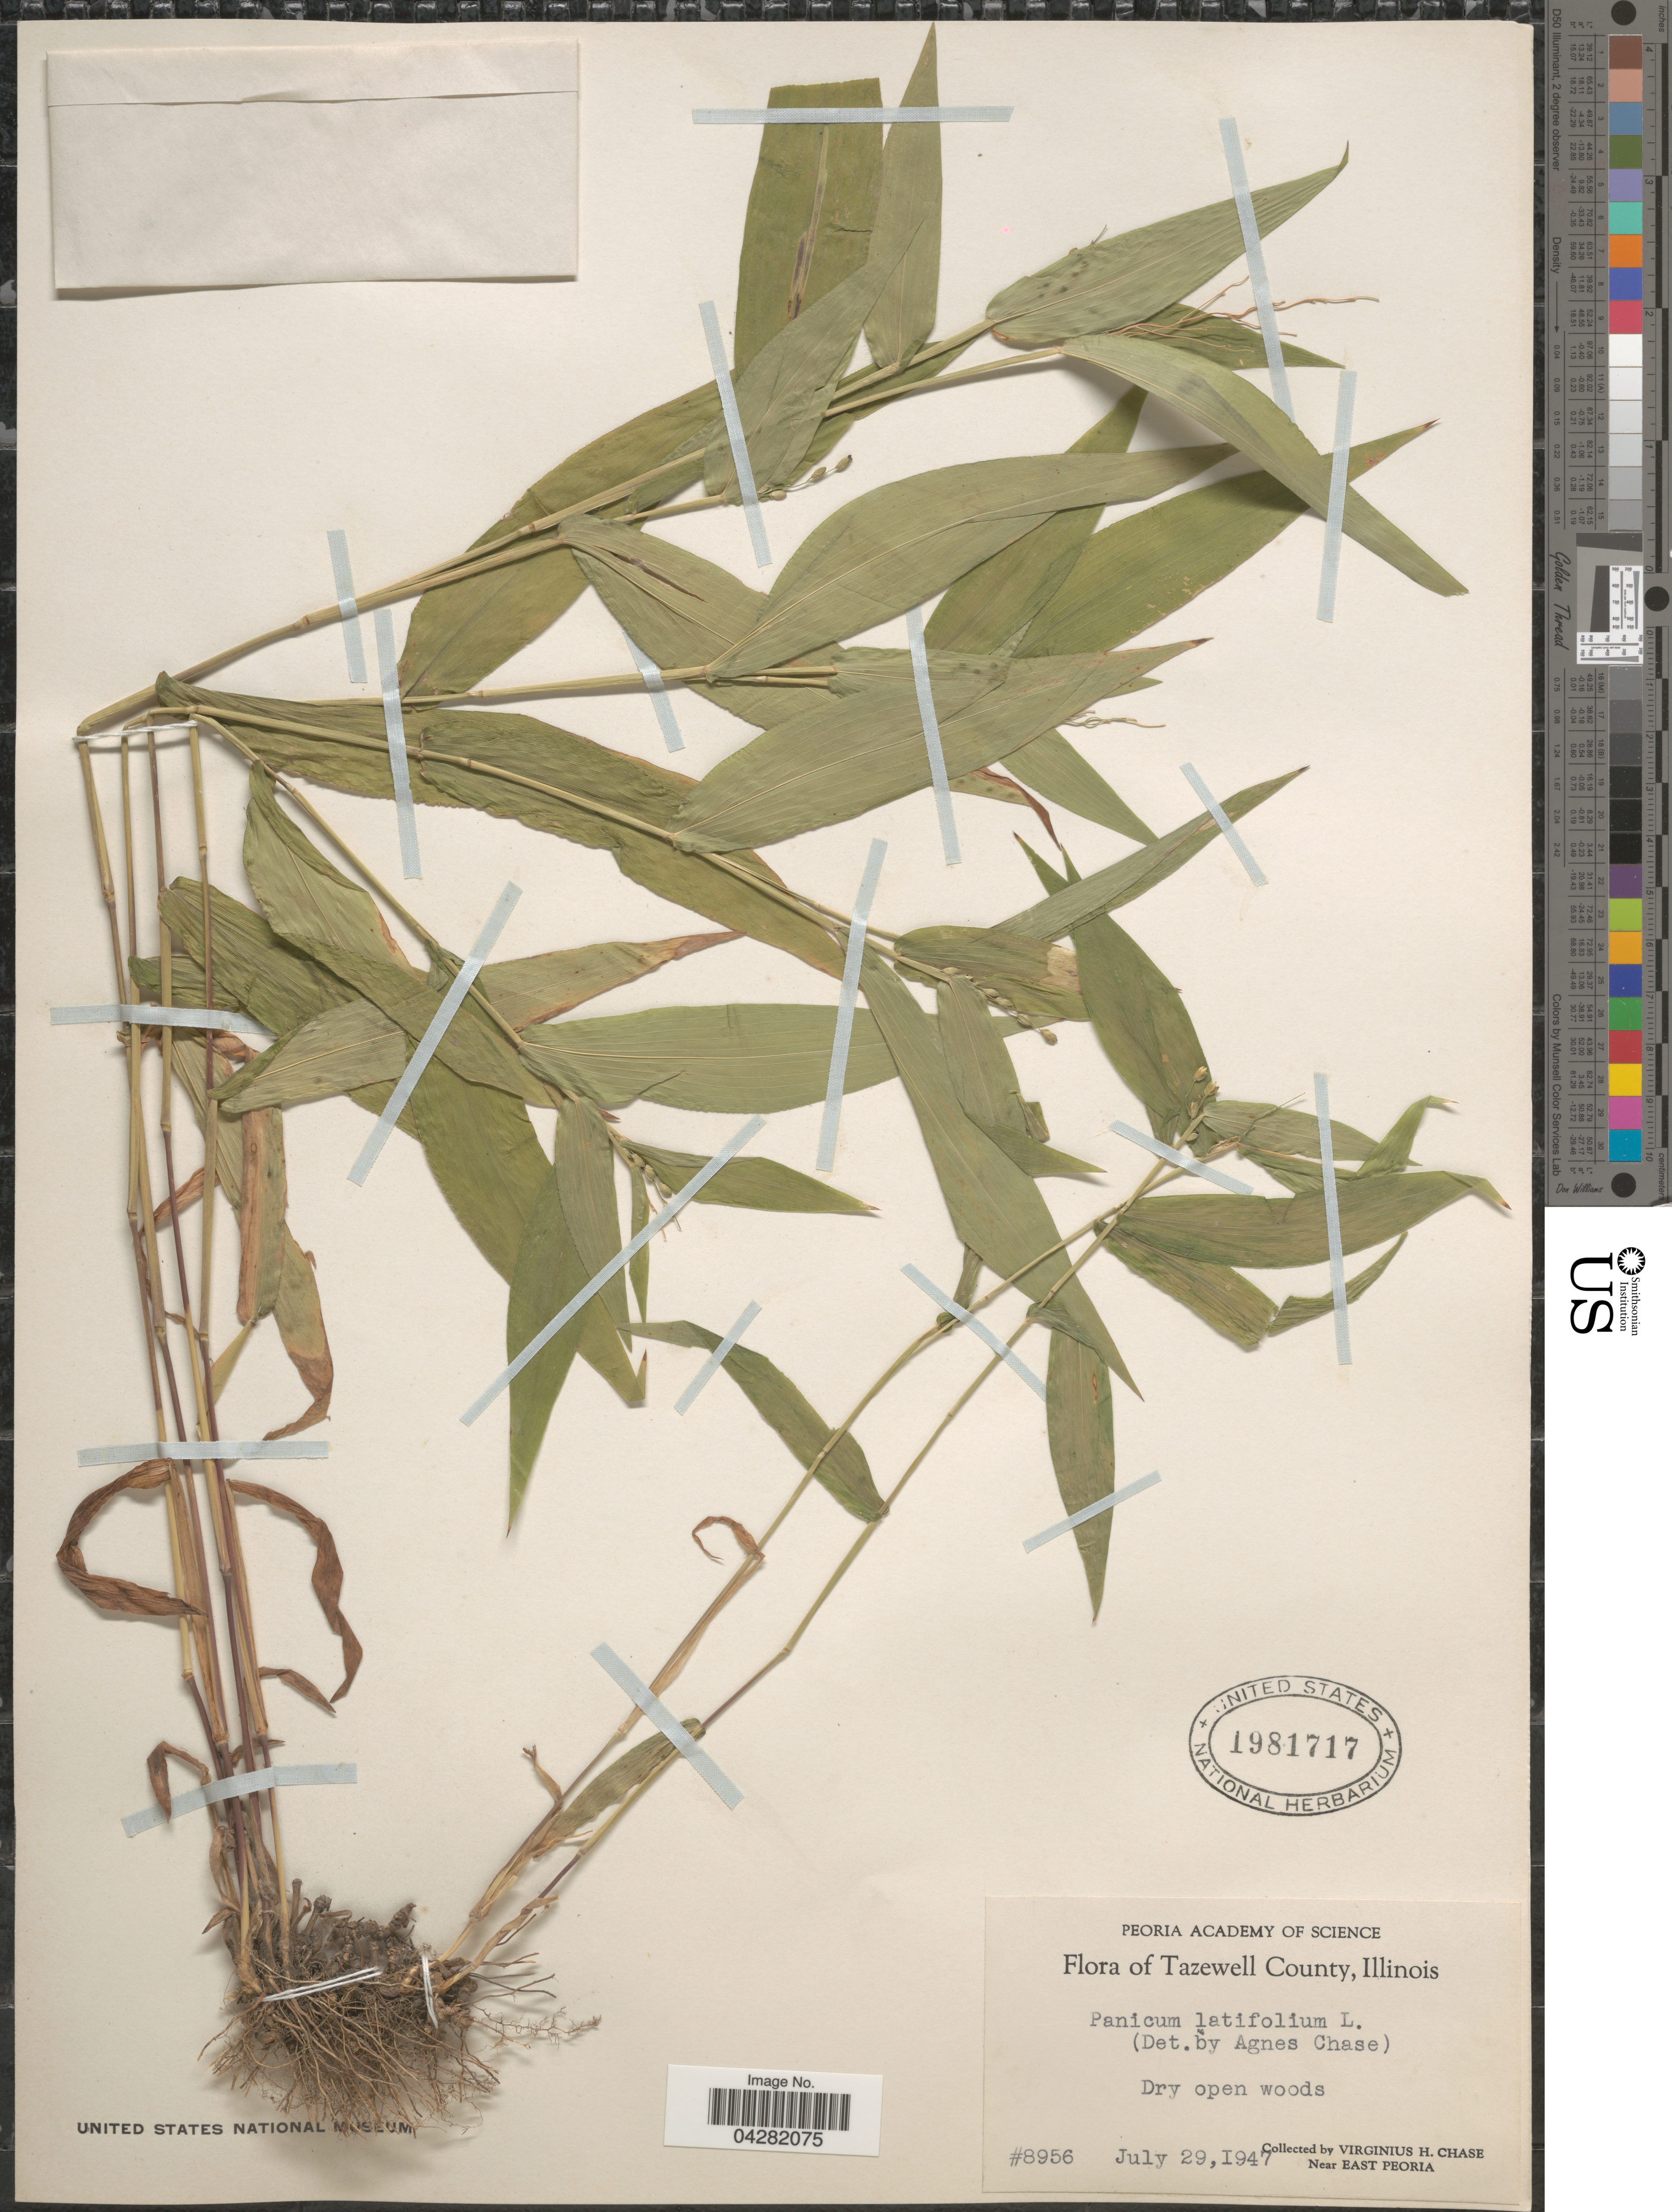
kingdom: Plantae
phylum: Tracheophyta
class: Liliopsida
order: Poales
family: Poaceae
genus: Dichanthelium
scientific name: Dichanthelium latifolium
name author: (L.) Harvill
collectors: V. H. Chase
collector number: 8956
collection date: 1947-07-29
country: United States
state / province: Illinois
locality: Tazewell County. Near East Peoria.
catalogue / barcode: US 1981717